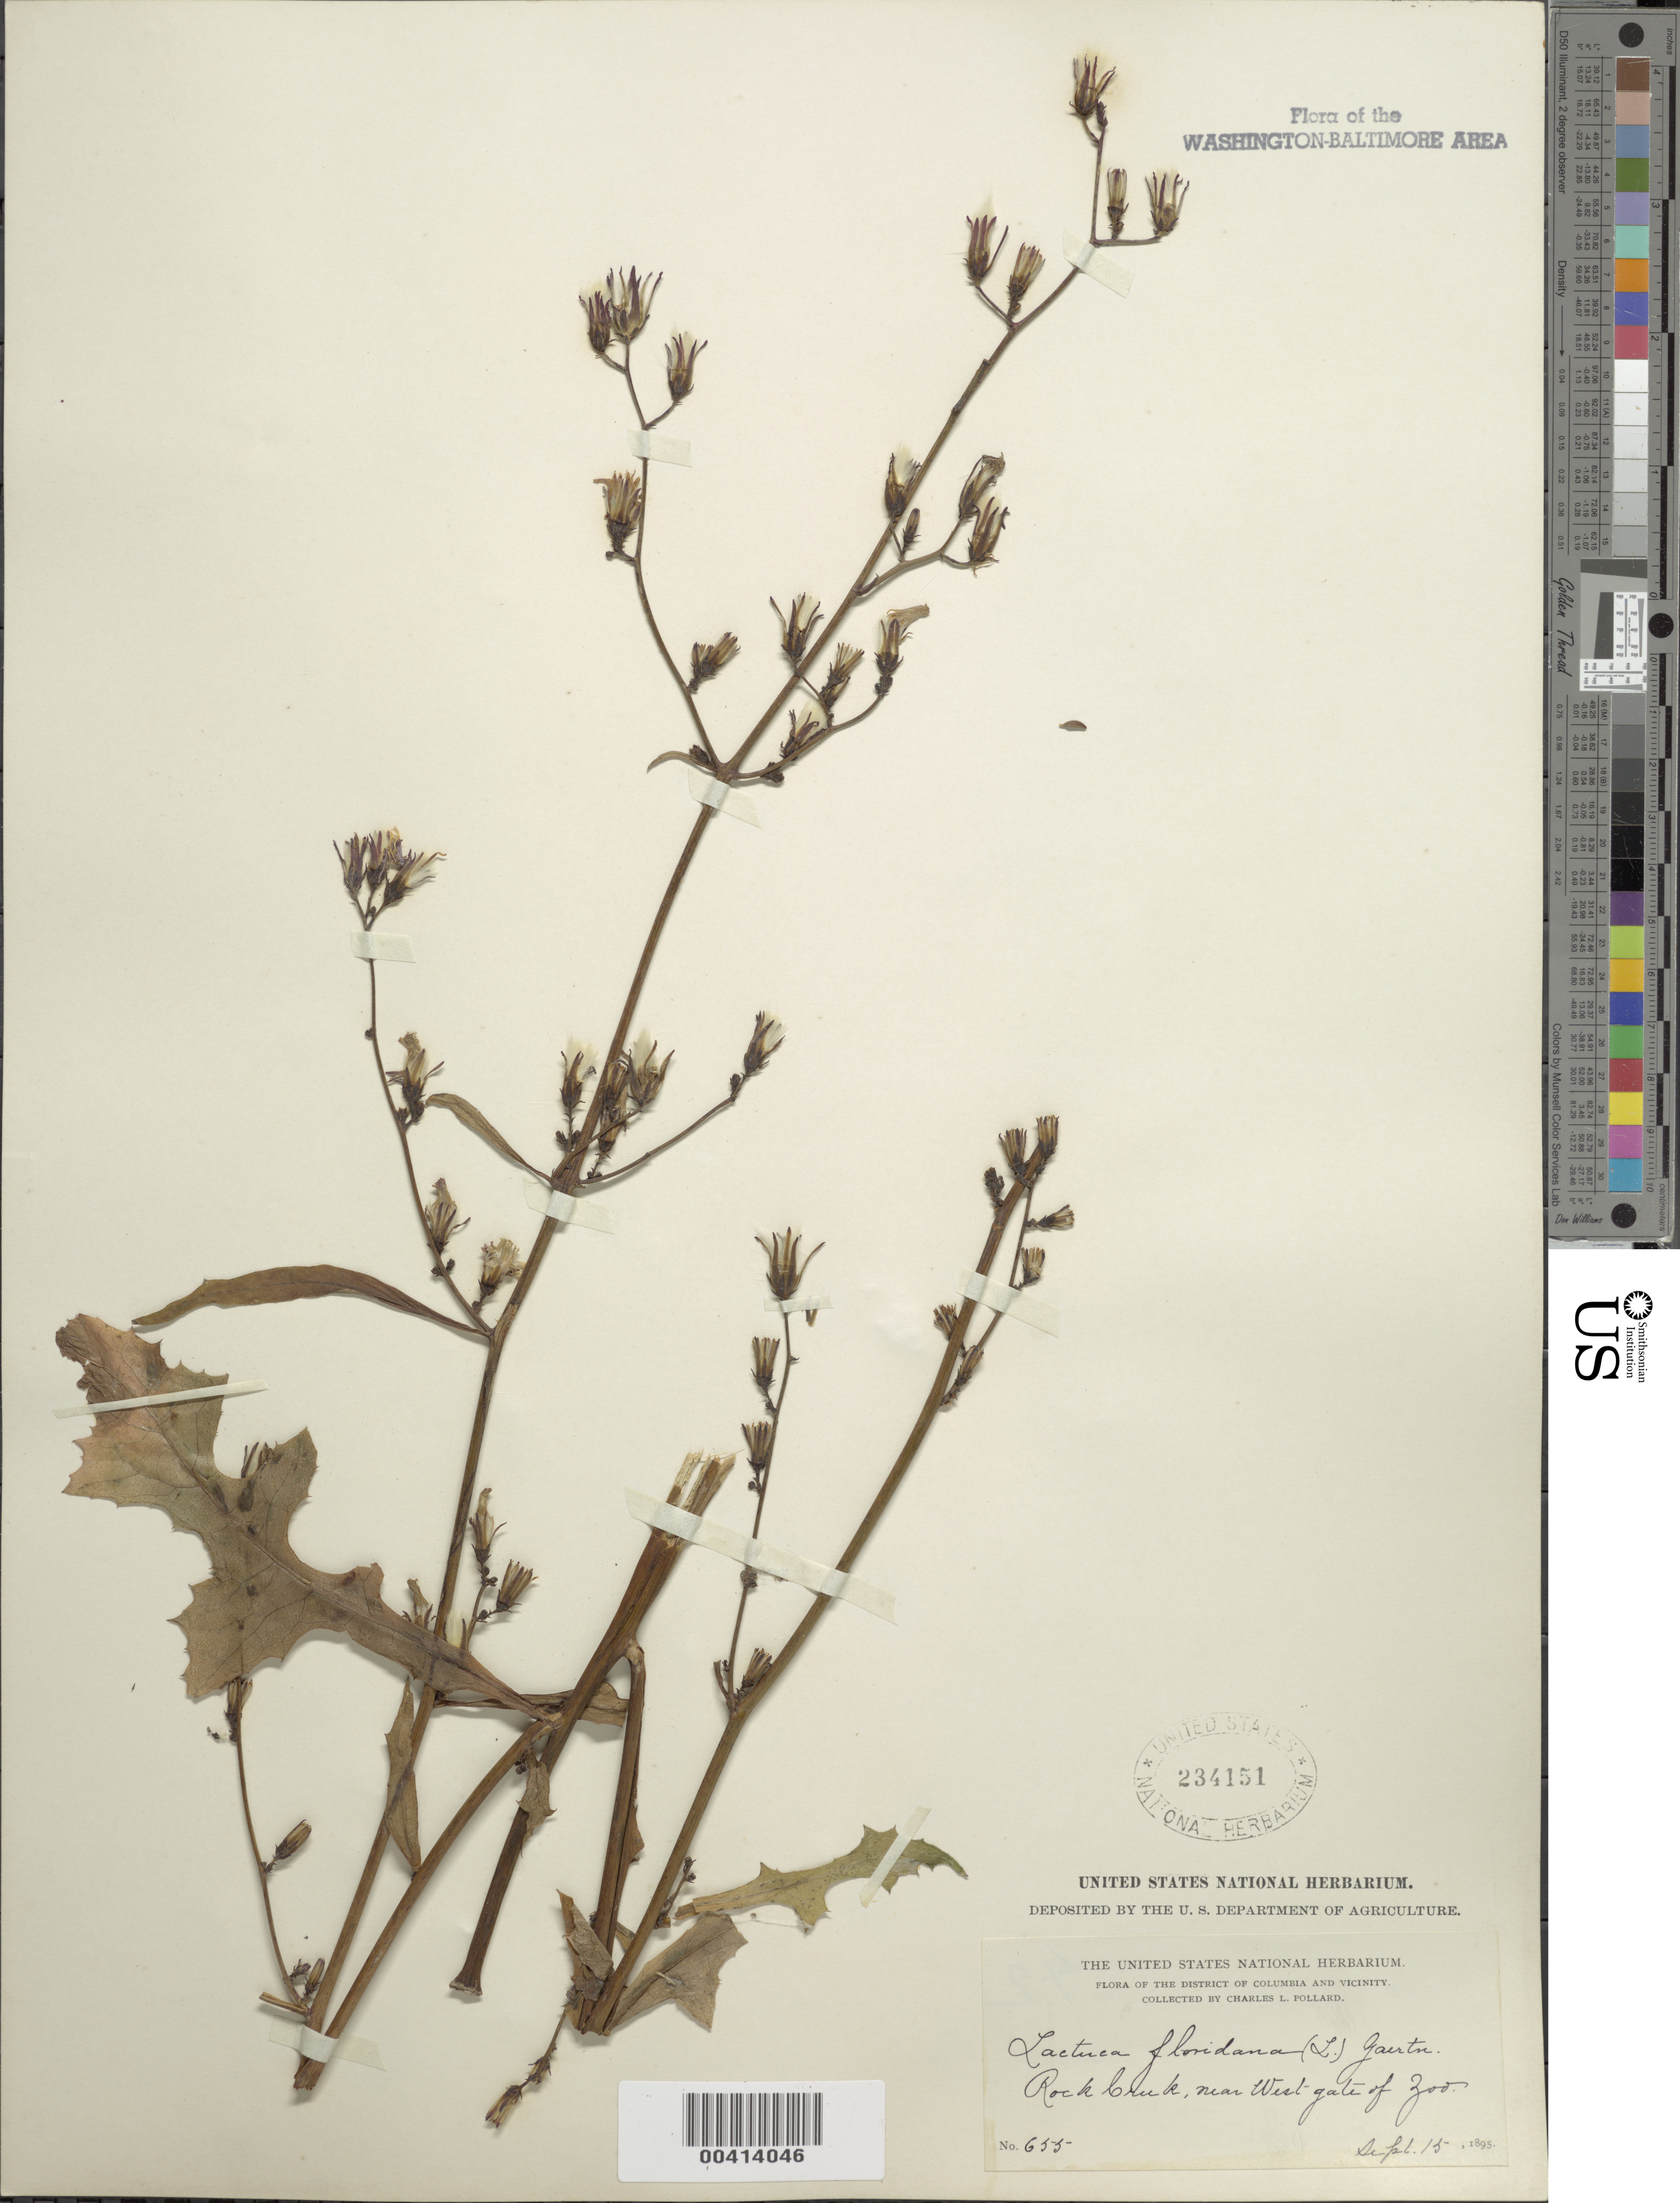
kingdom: Plantae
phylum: Tracheophyta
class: Magnoliopsida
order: Asterales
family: Asteraceae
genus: Lactuca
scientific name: Lactuca floridana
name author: (L.) Gaertn.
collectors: C. L. Pollard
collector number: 655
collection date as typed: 15 Sep 1895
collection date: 1895-09-15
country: United States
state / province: District of Columbia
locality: Rock Creek near west gate of Zoo Rock Creek Park & vicinity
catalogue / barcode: US 234151